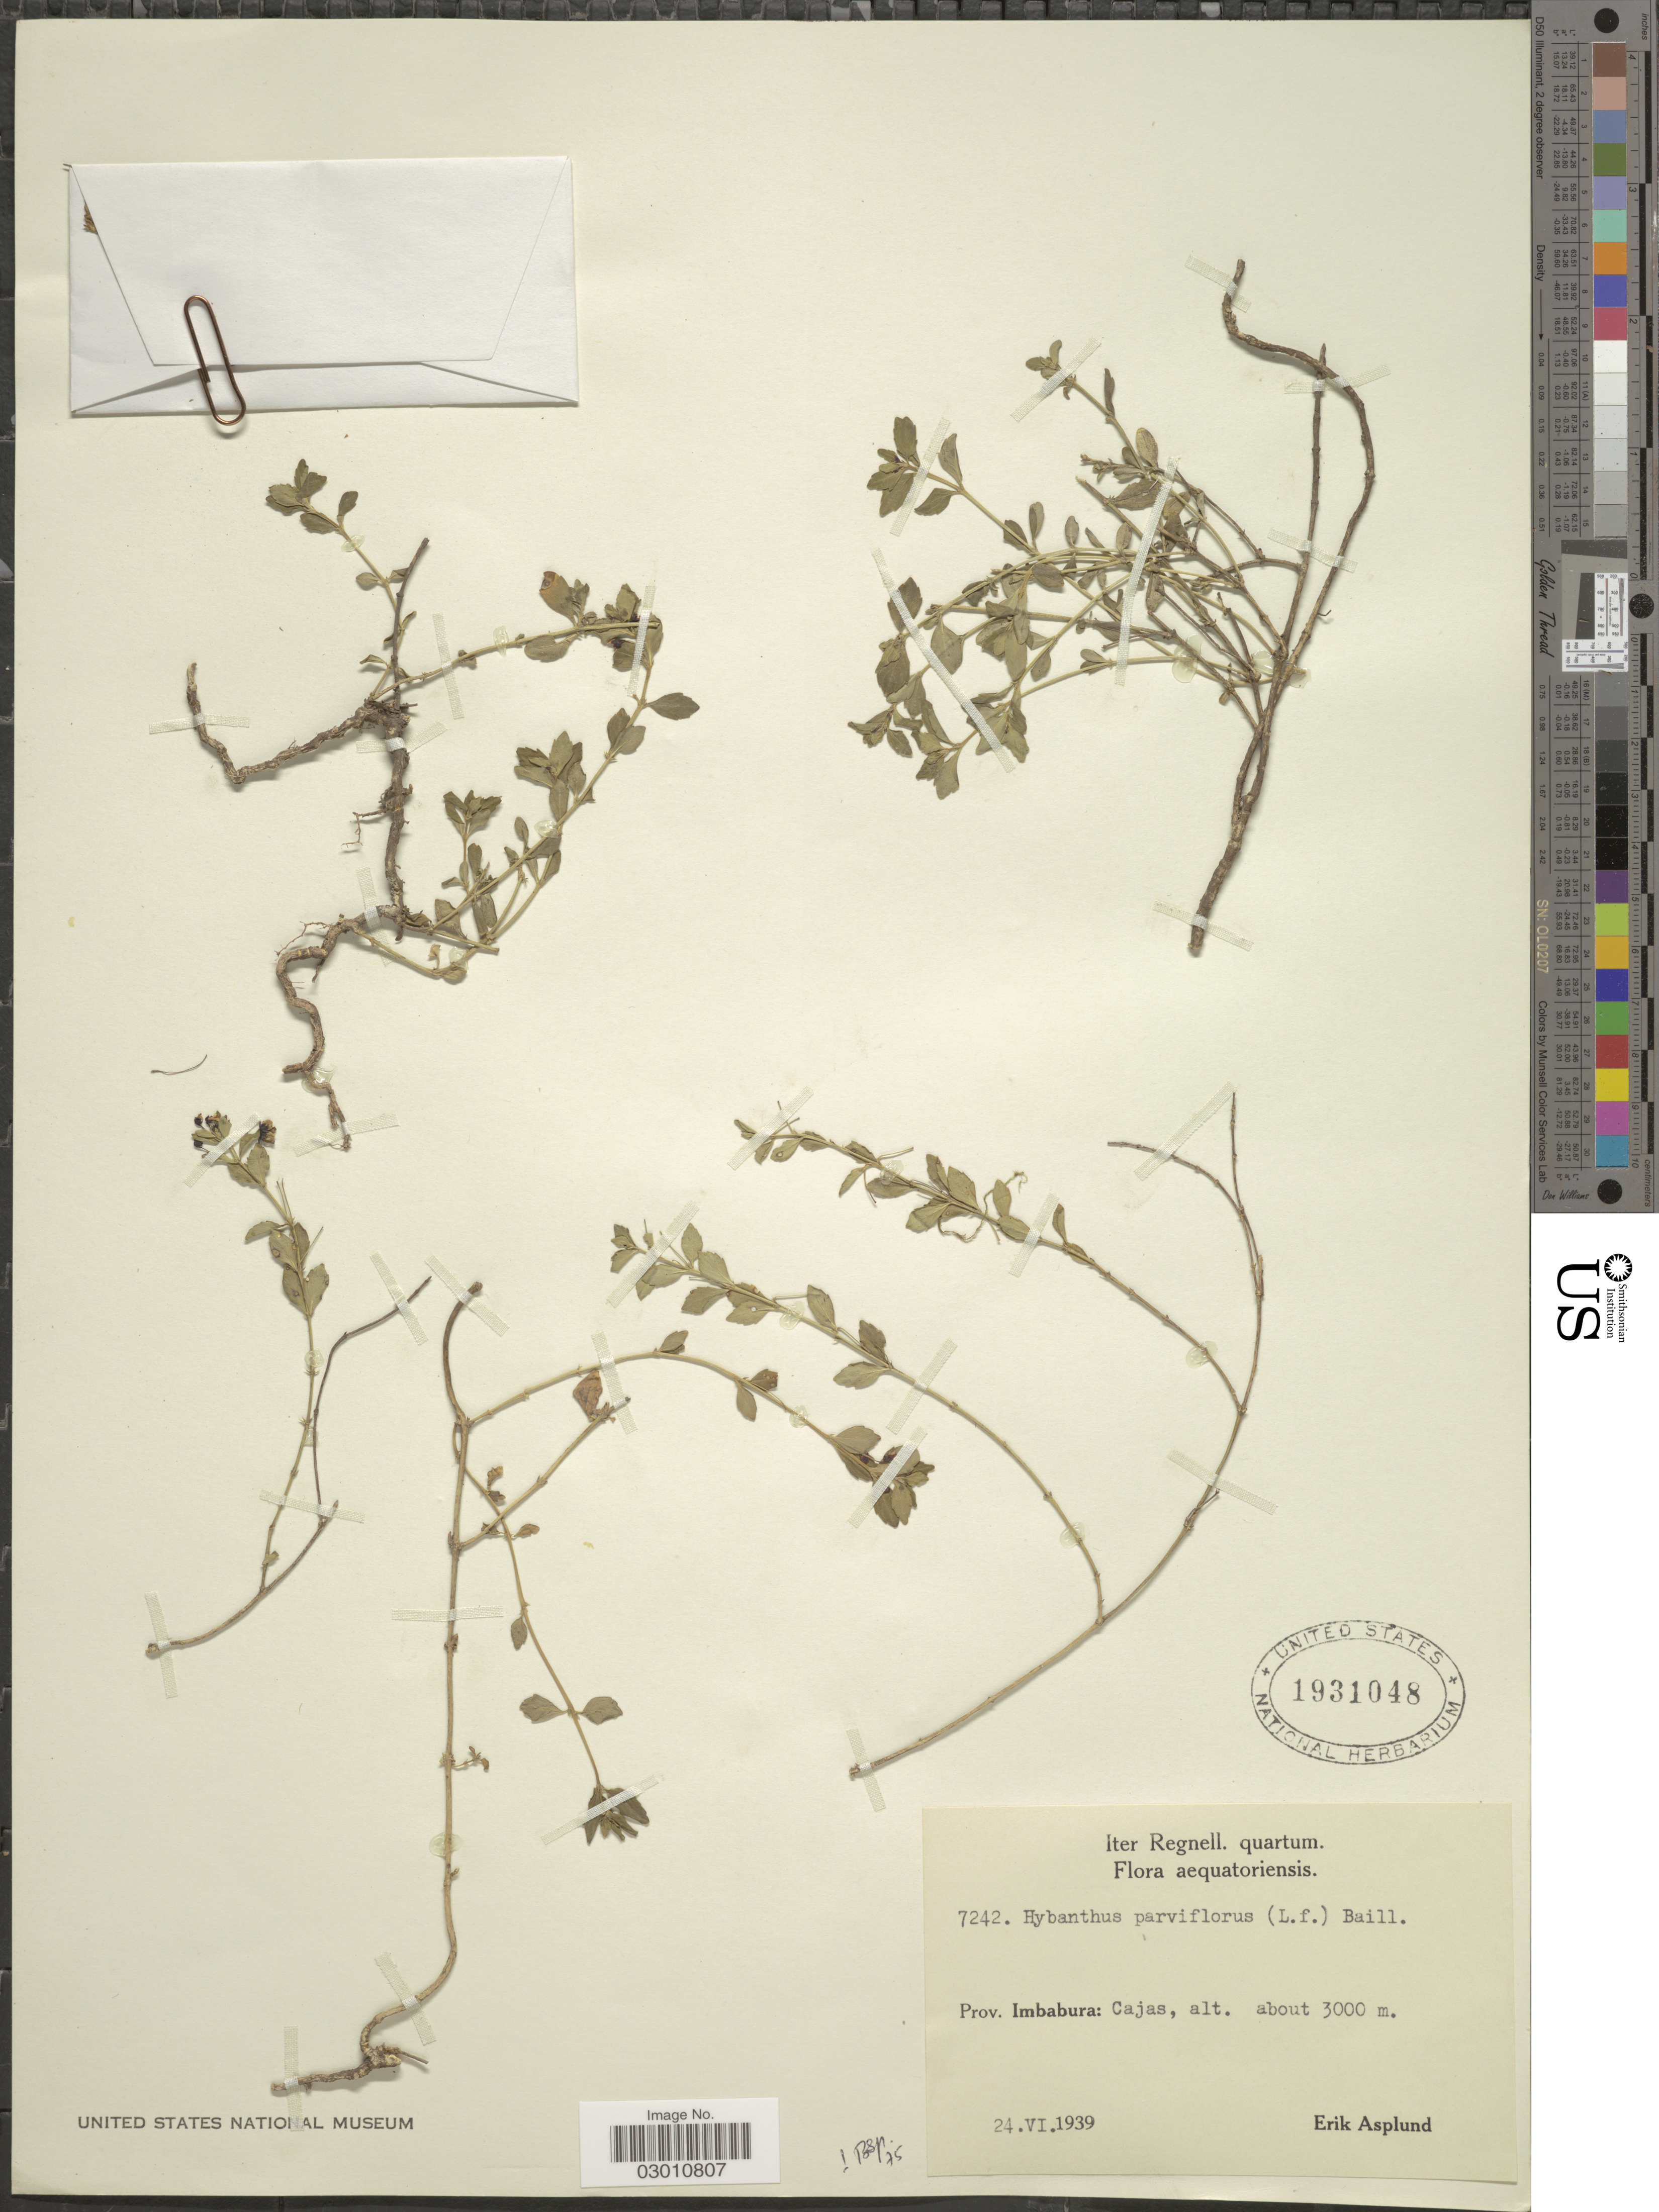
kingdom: Plantae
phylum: Tracheophyta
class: Magnoliopsida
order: Malpighiales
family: Violaceae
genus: Pombalia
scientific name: Pombalia parviflora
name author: (L. f.) Paula-Souza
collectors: E. Asplund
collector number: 7242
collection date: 1939-06-24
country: Ecuador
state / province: Imbabura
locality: Aequatoriensis.Cajas.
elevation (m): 3000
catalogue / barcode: US 1931048